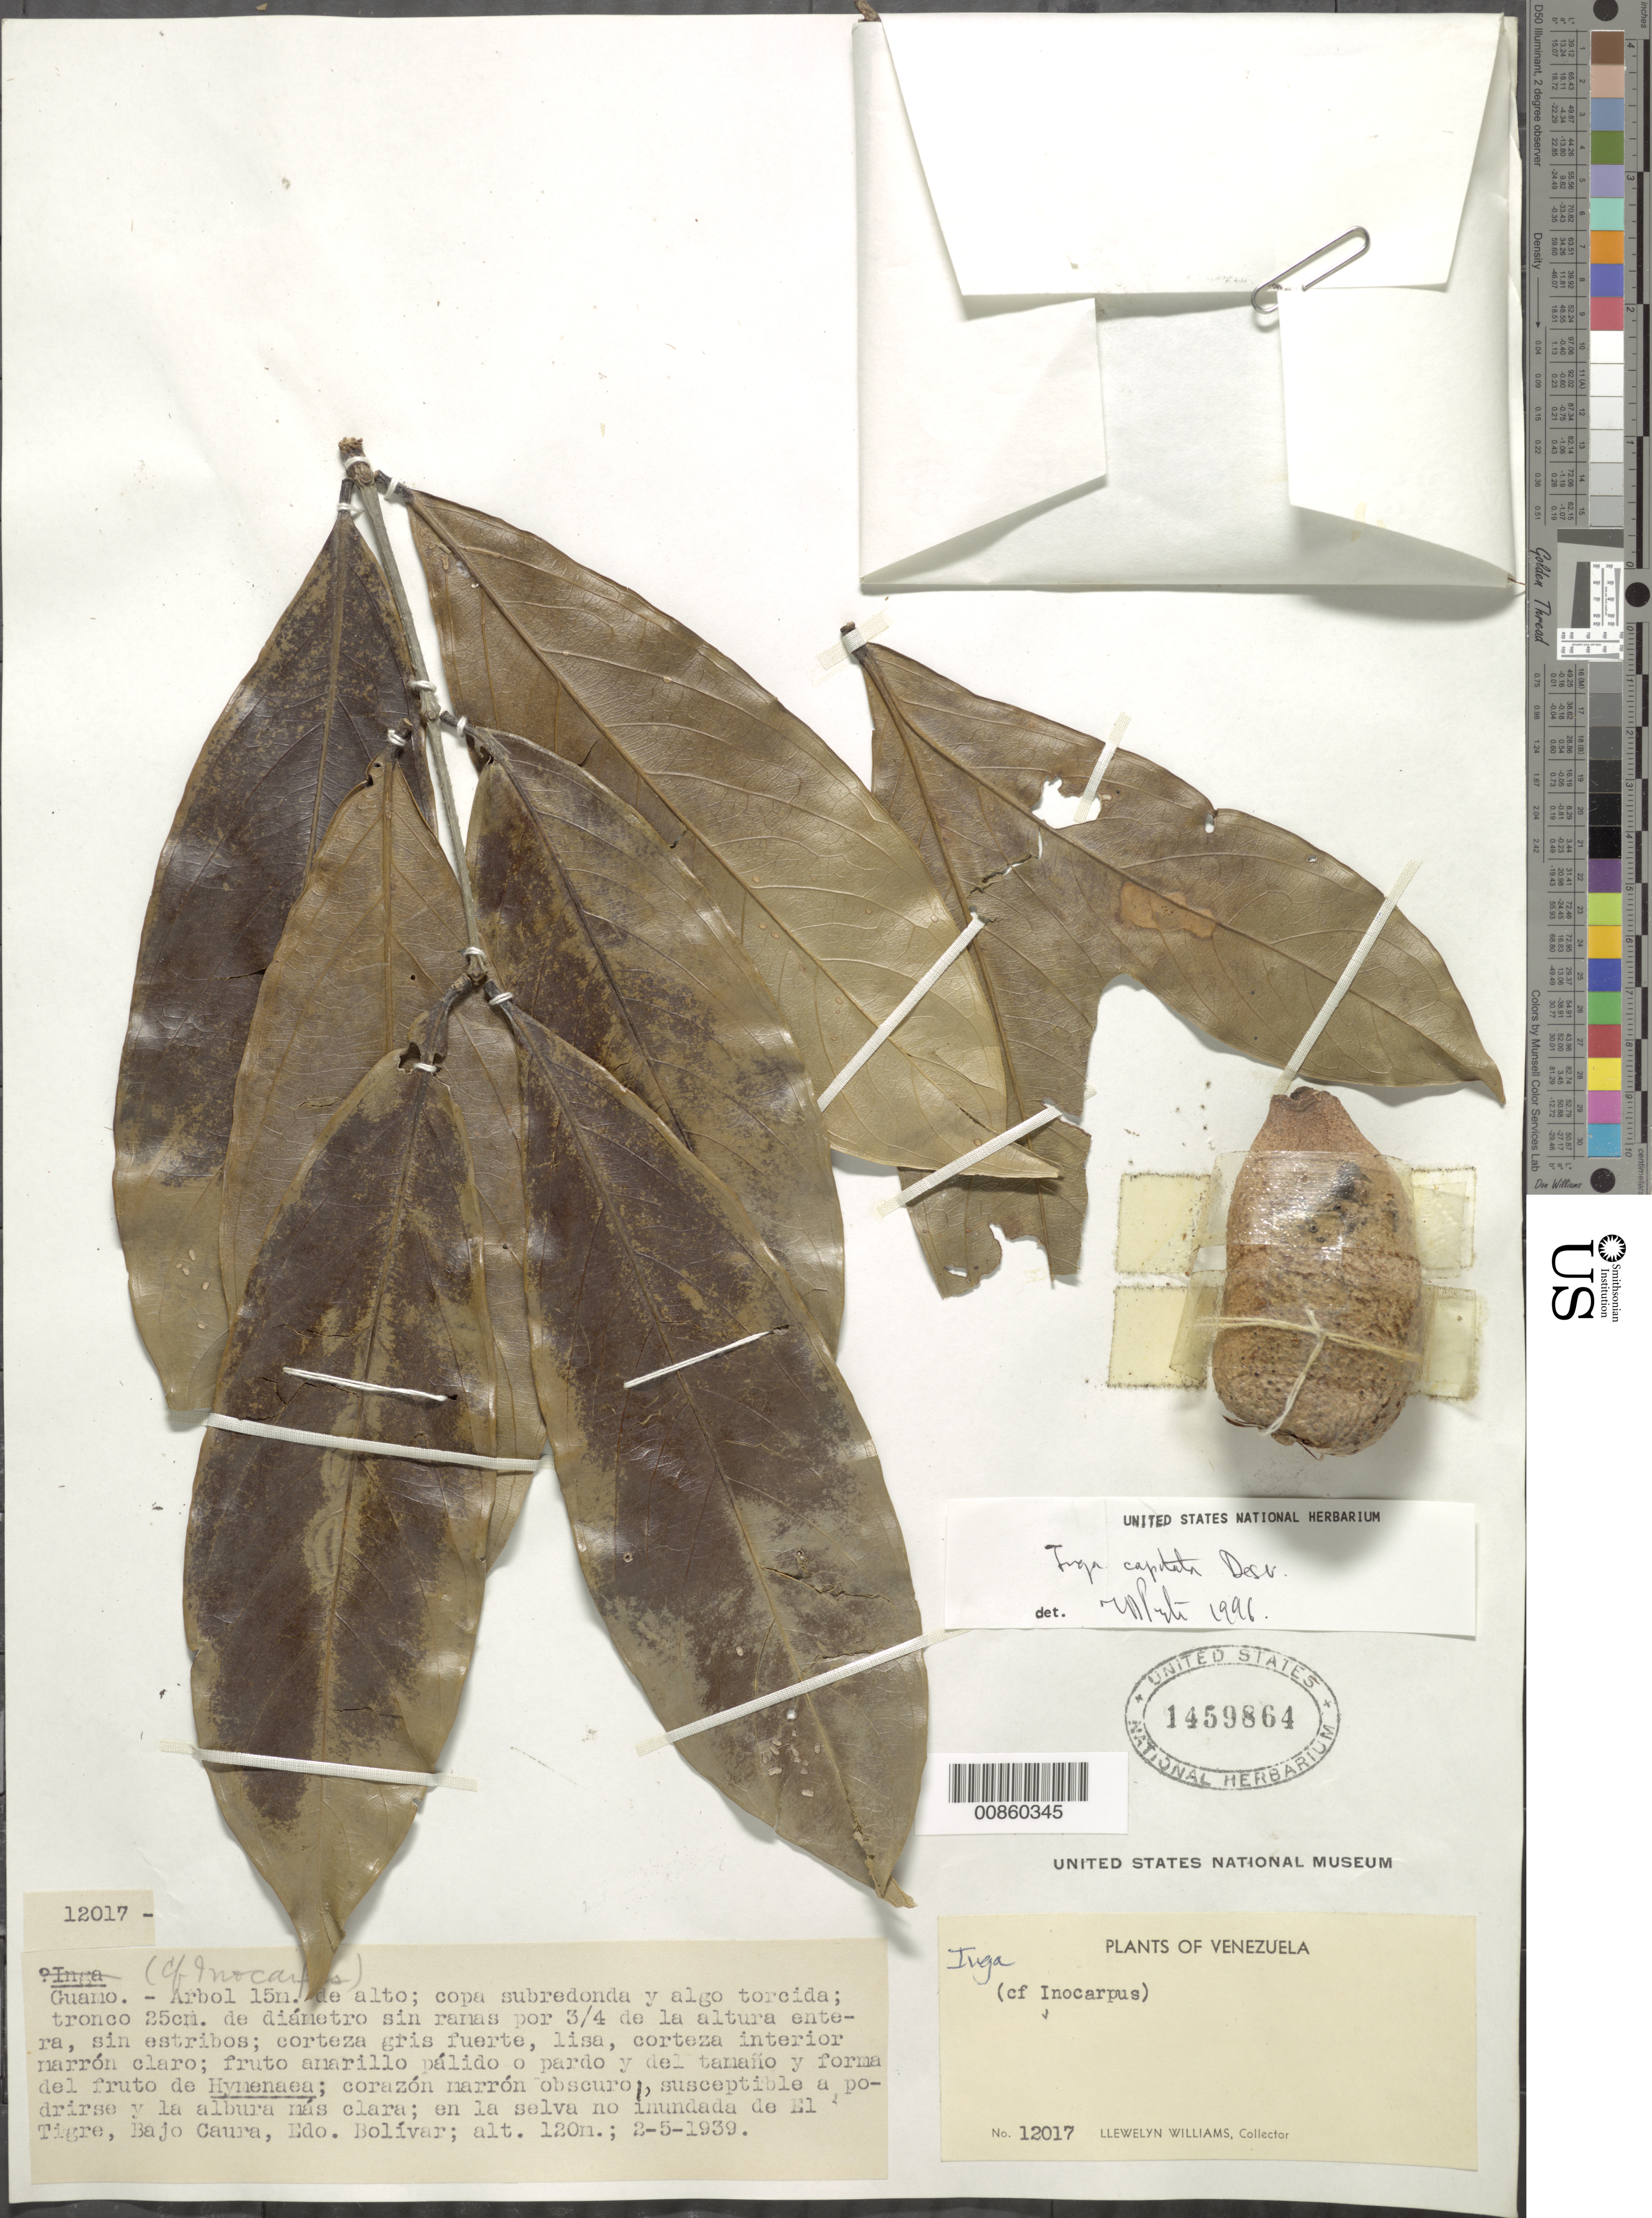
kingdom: Plantae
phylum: Tracheophyta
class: Magnoliopsida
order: Fabales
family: Fabaceae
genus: Inga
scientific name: Inga capitata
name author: Desv.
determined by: Pennington, T. D., (K)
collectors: Ll. Williams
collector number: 12017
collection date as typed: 2-May-39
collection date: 1939-05-02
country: Venezuela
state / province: Bolívar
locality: El Tigre, Bajo Caura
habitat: Selva no inundada.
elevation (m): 120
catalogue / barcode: US 1459864